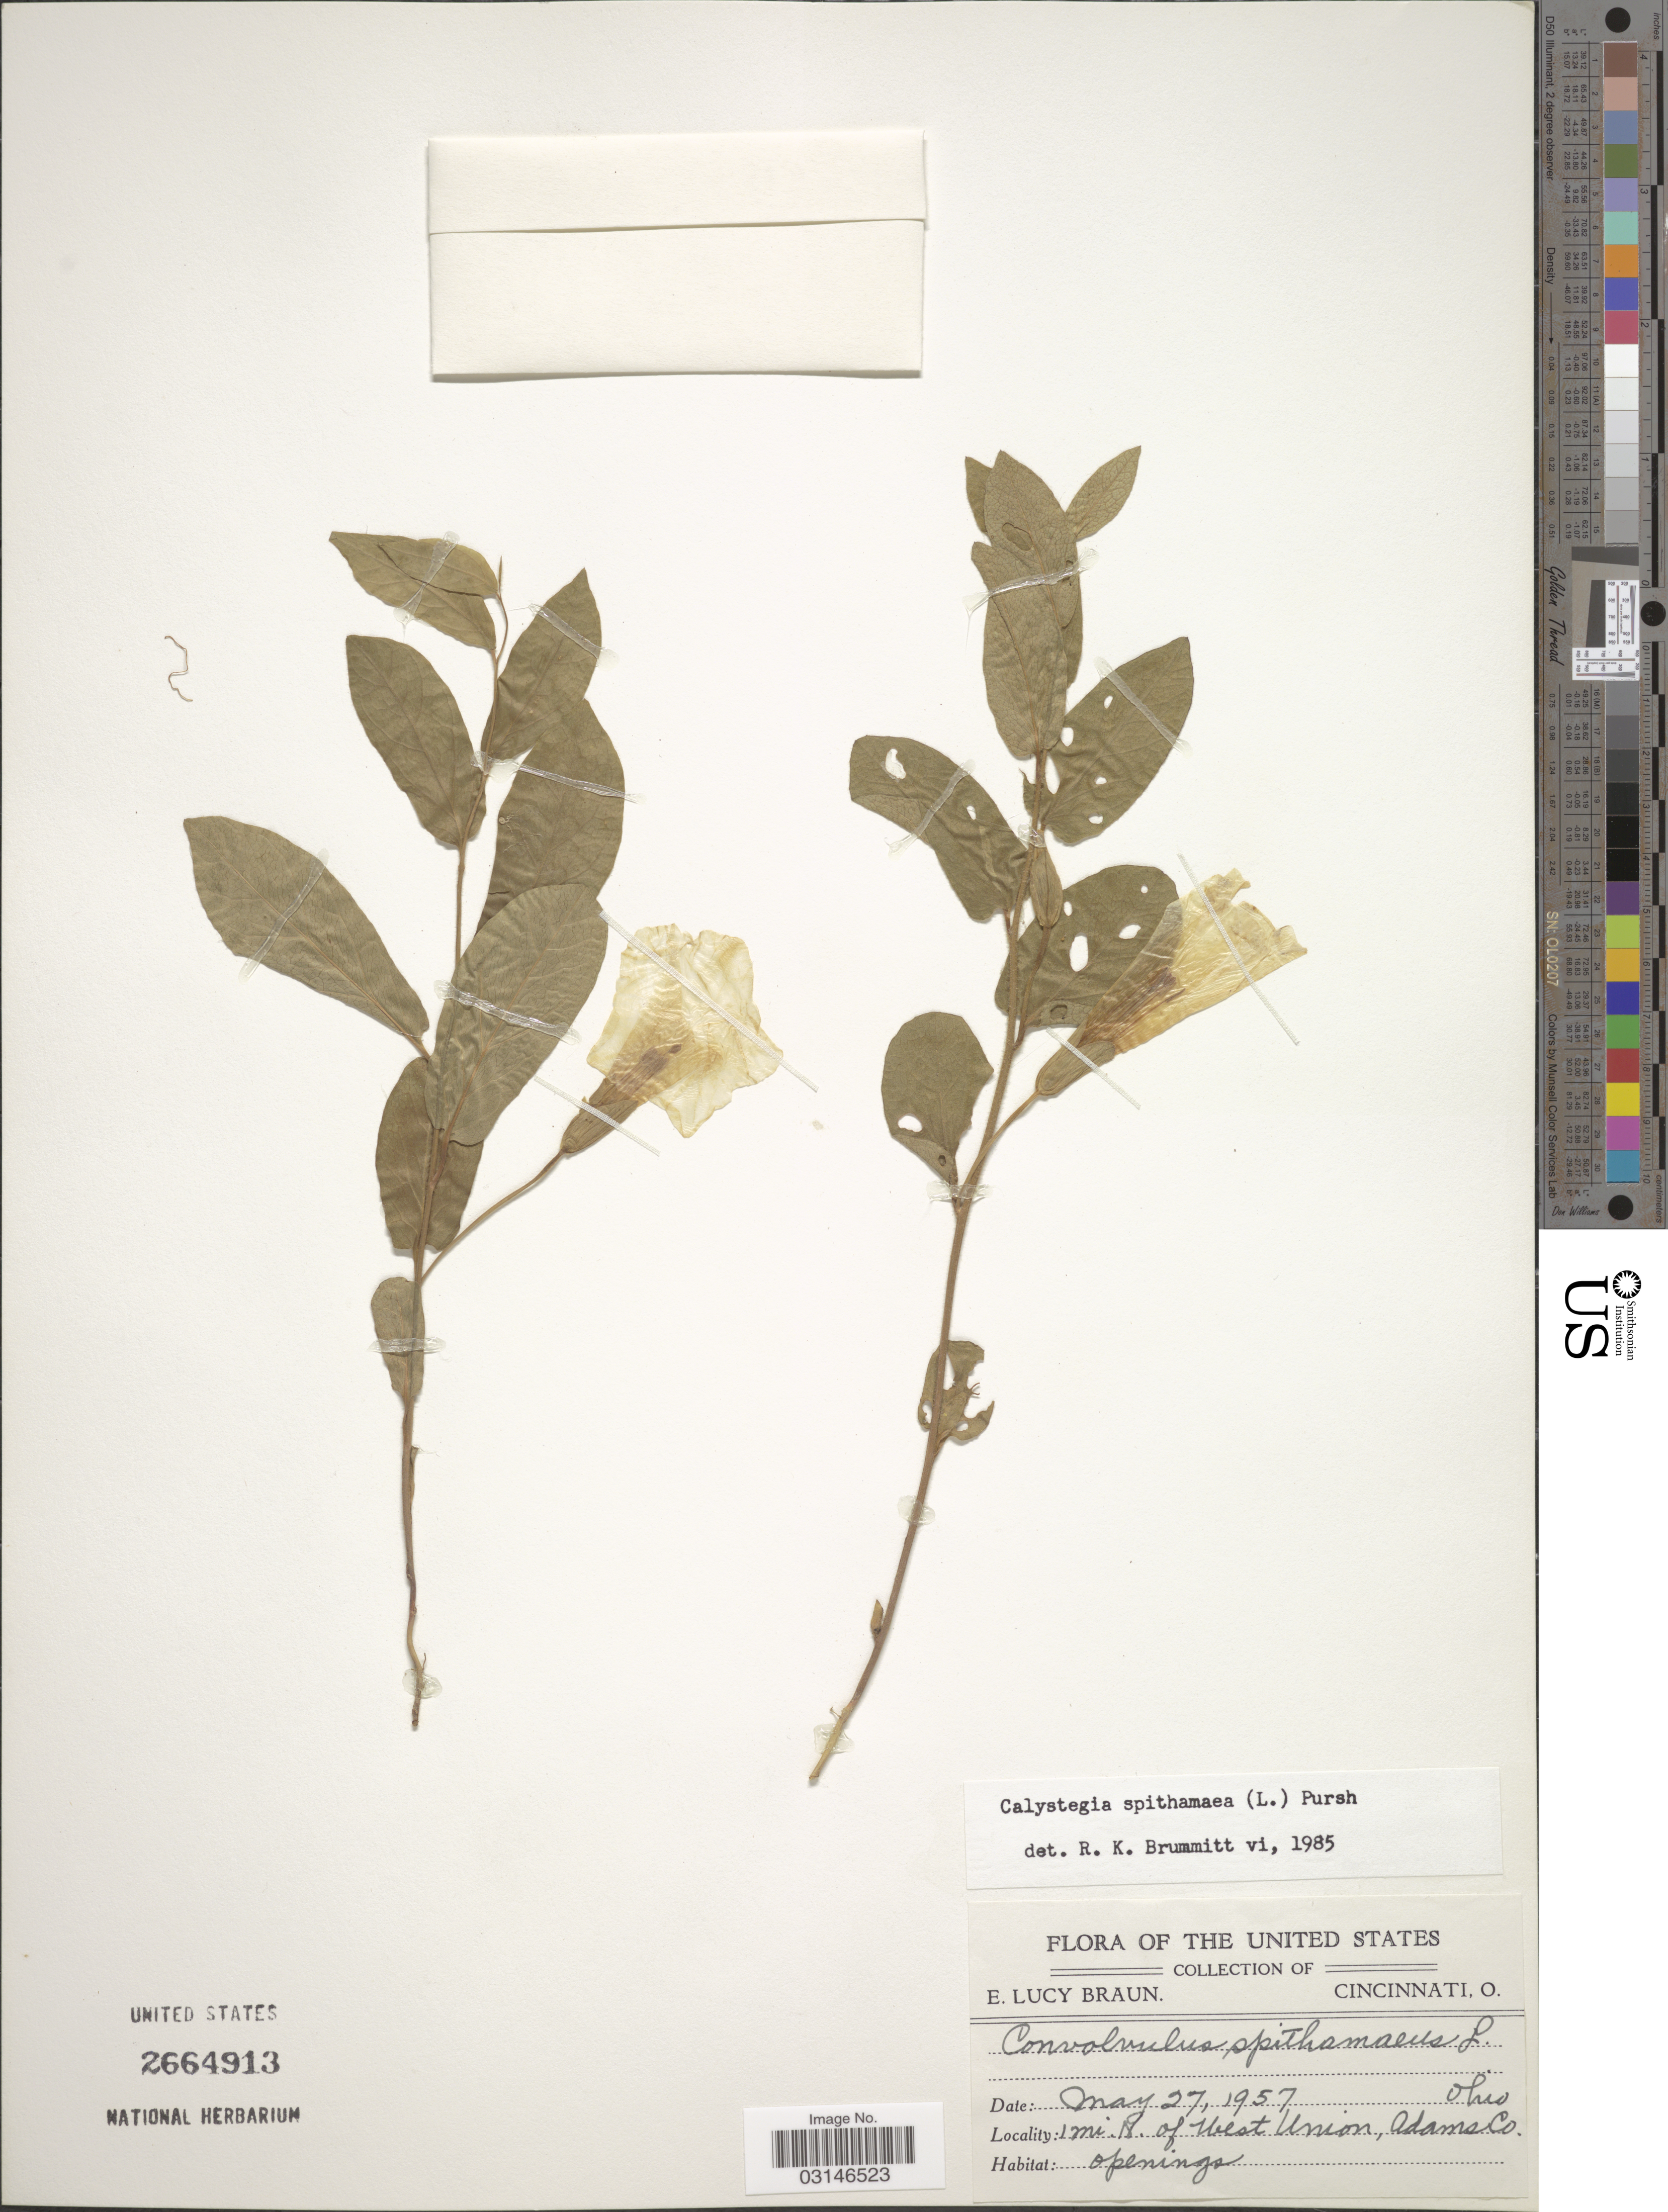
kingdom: Plantae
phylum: Tracheophyta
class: Magnoliopsida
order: Solanales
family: Convolvulaceae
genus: Calystegia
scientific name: Calystegia spithamaea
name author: (L.) Pursh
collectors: E. L. Braun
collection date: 1957-05-27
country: United States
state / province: Ohio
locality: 1 mi. N. of West Union, Adams Co.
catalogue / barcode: US 2664913